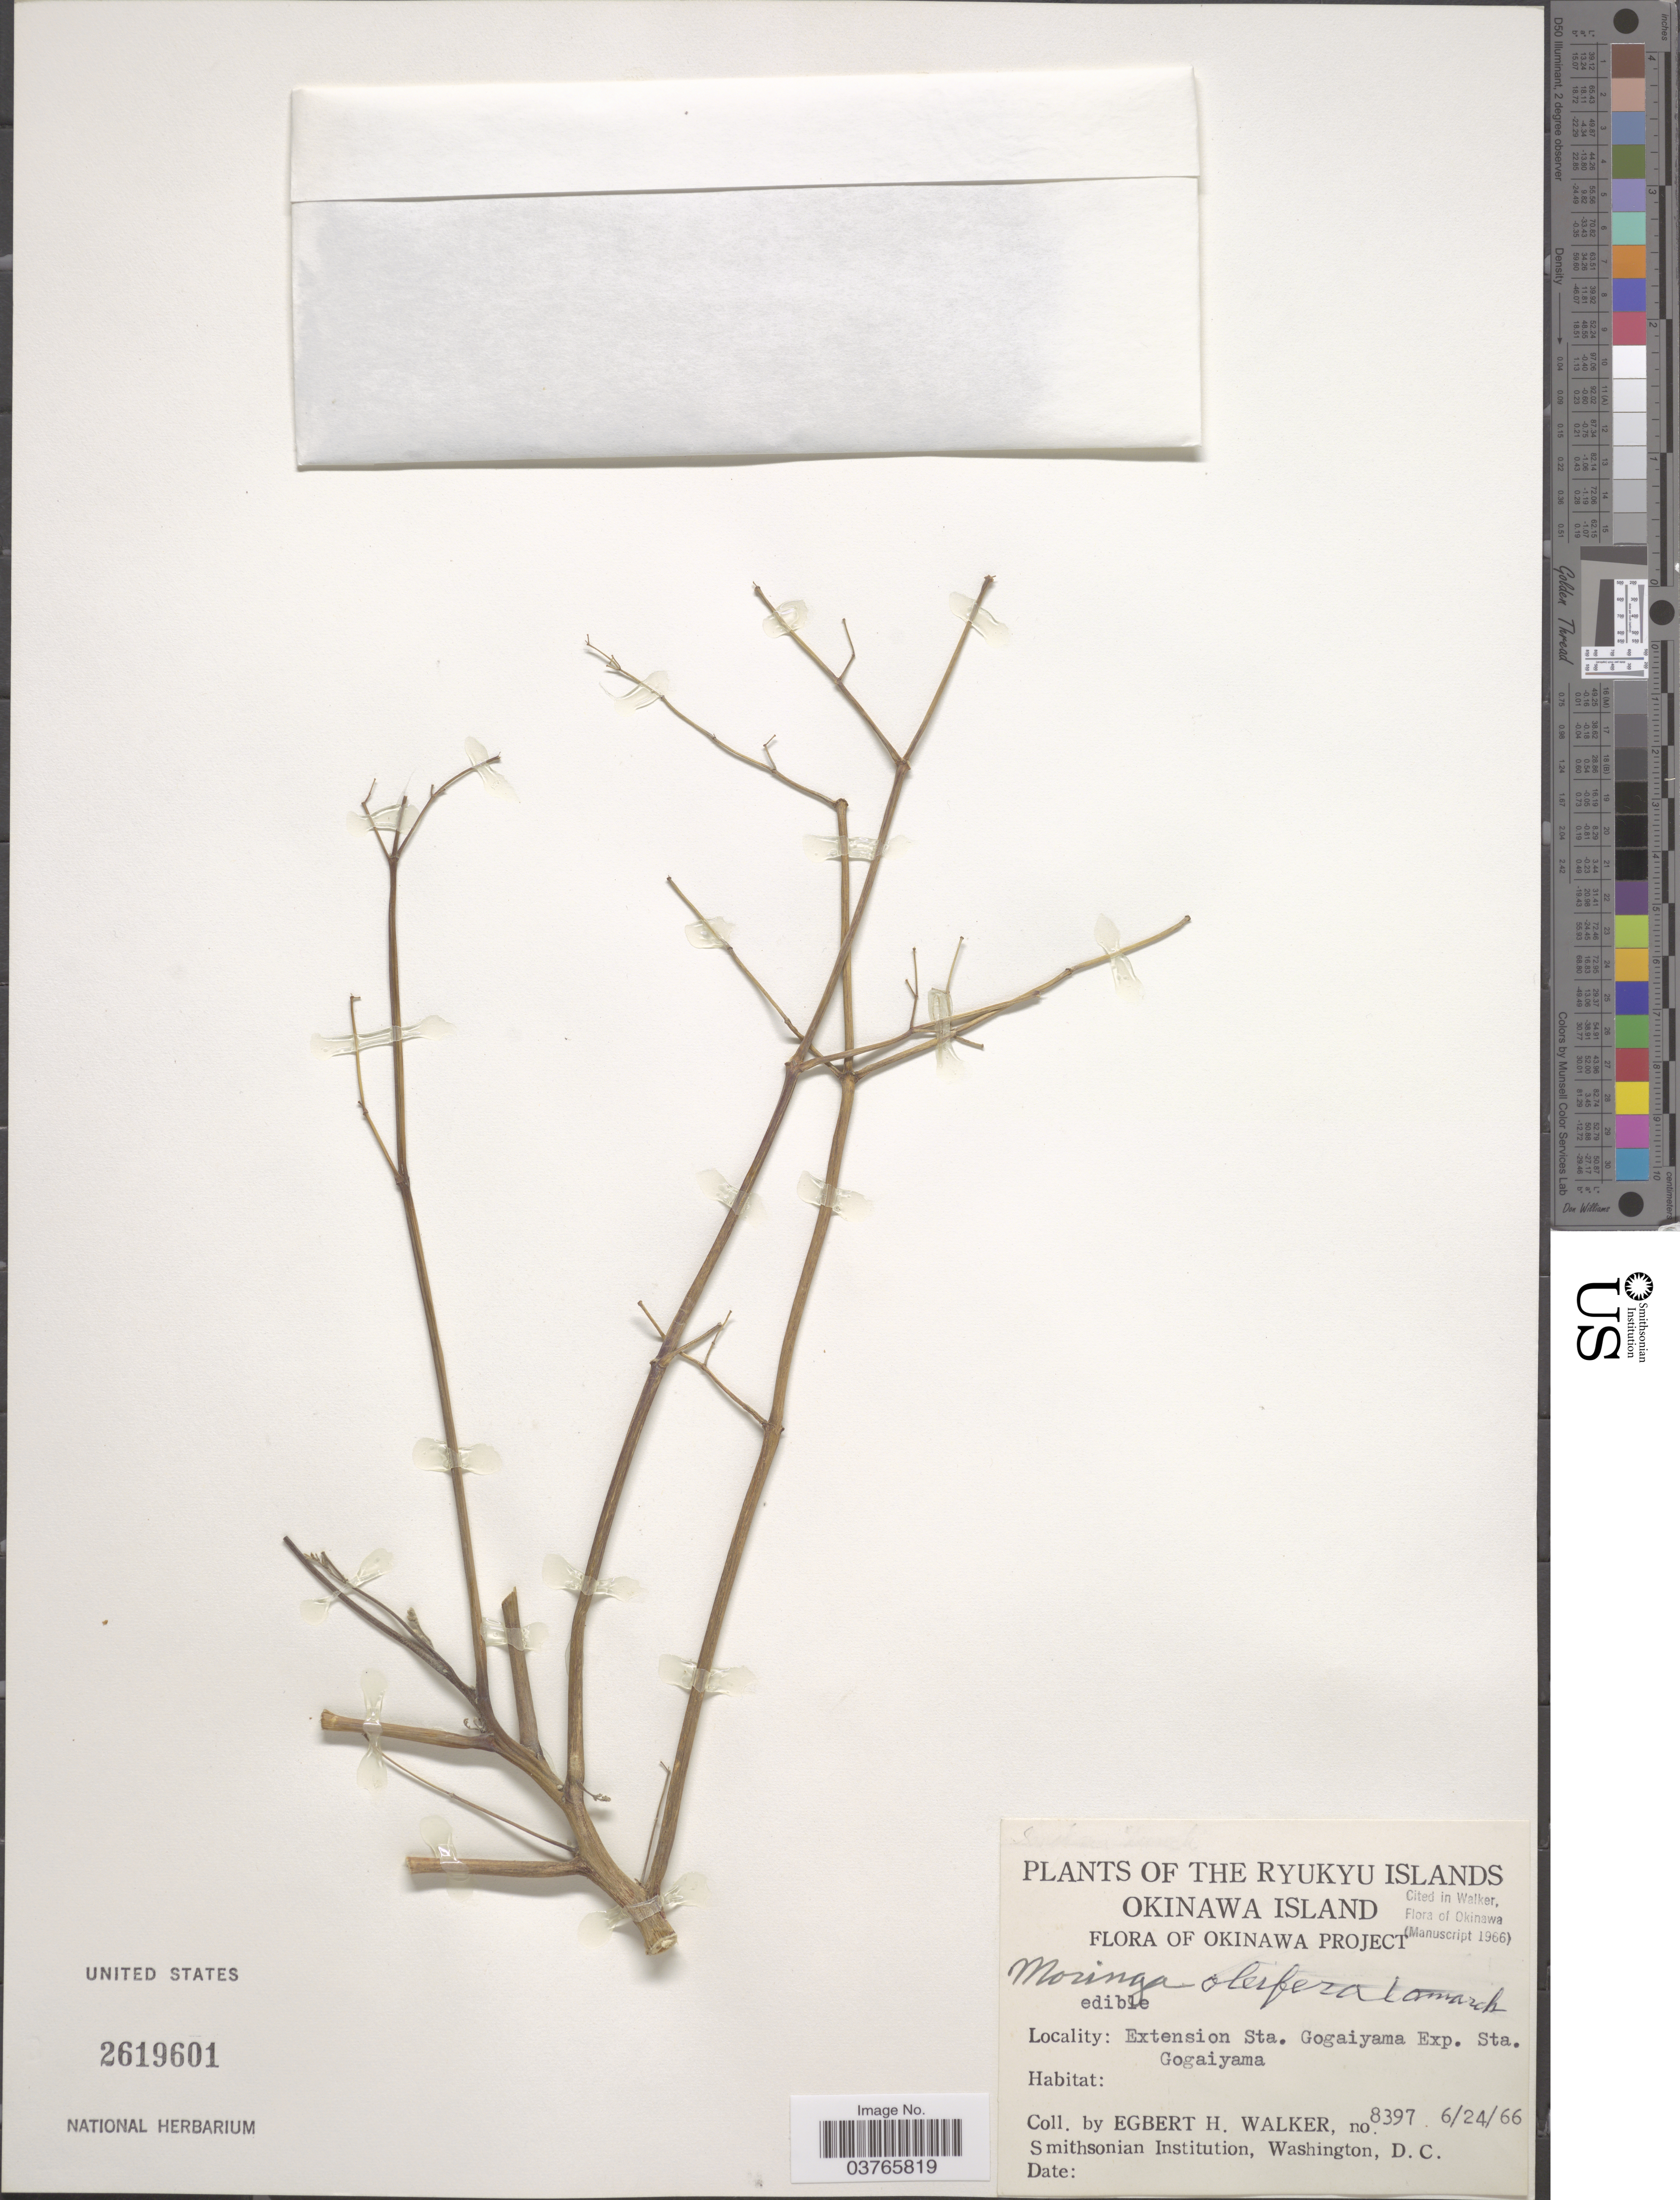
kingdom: Plantae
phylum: Tracheophyta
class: Magnoliopsida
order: Brassicales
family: Moringaceae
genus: Moringa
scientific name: Moringa oleifera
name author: Lam.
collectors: E. H. Walker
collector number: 8397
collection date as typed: Transcribed d/m/y: 24/6/66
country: Japan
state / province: Okinawa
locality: The Ryukyu Islands. Okinawa Island. Extension Sta. Gogaiyama Exp. Sta. Gogaiyama.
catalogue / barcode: US 2619601